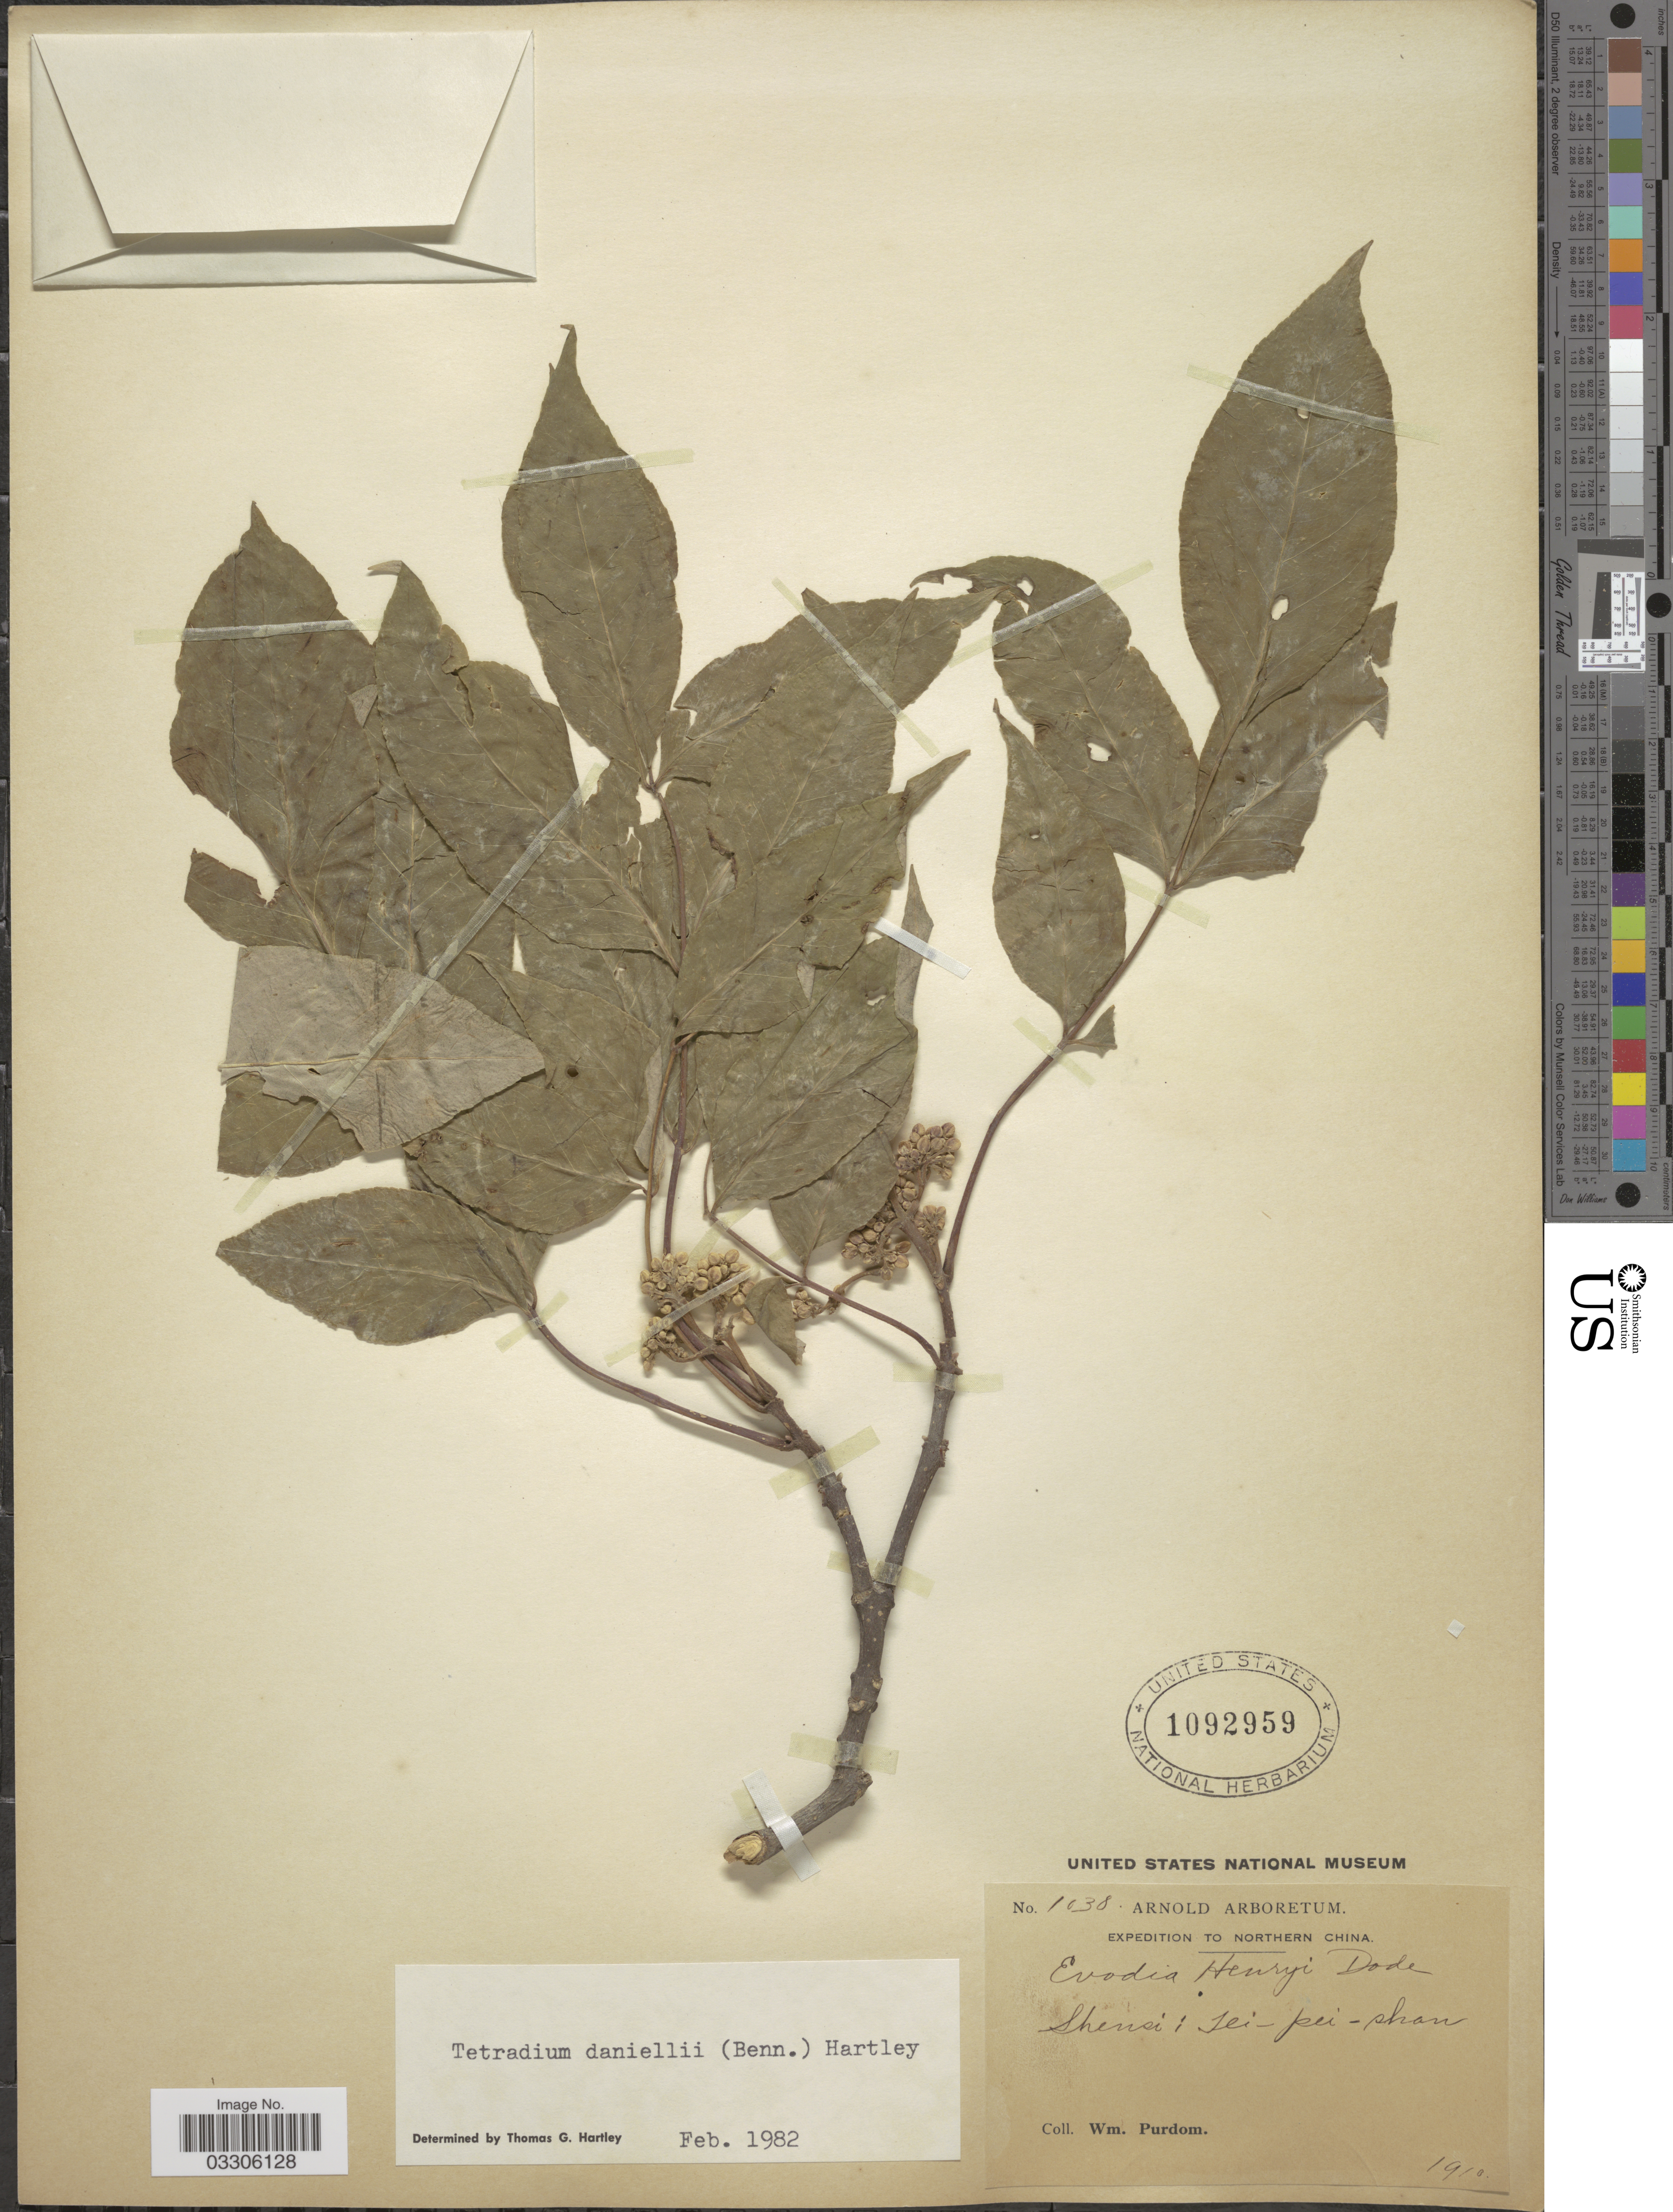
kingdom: Plantae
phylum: Tracheophyta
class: Magnoliopsida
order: Sapindales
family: Rutaceae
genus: Tetradium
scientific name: Tetradium daniellii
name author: (Benn.) T.G. Hartley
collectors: W. Purdom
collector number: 1038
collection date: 1910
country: China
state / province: Shaanxi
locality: Northern China. Shensi i Tei-pei-shan.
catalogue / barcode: US 1092959